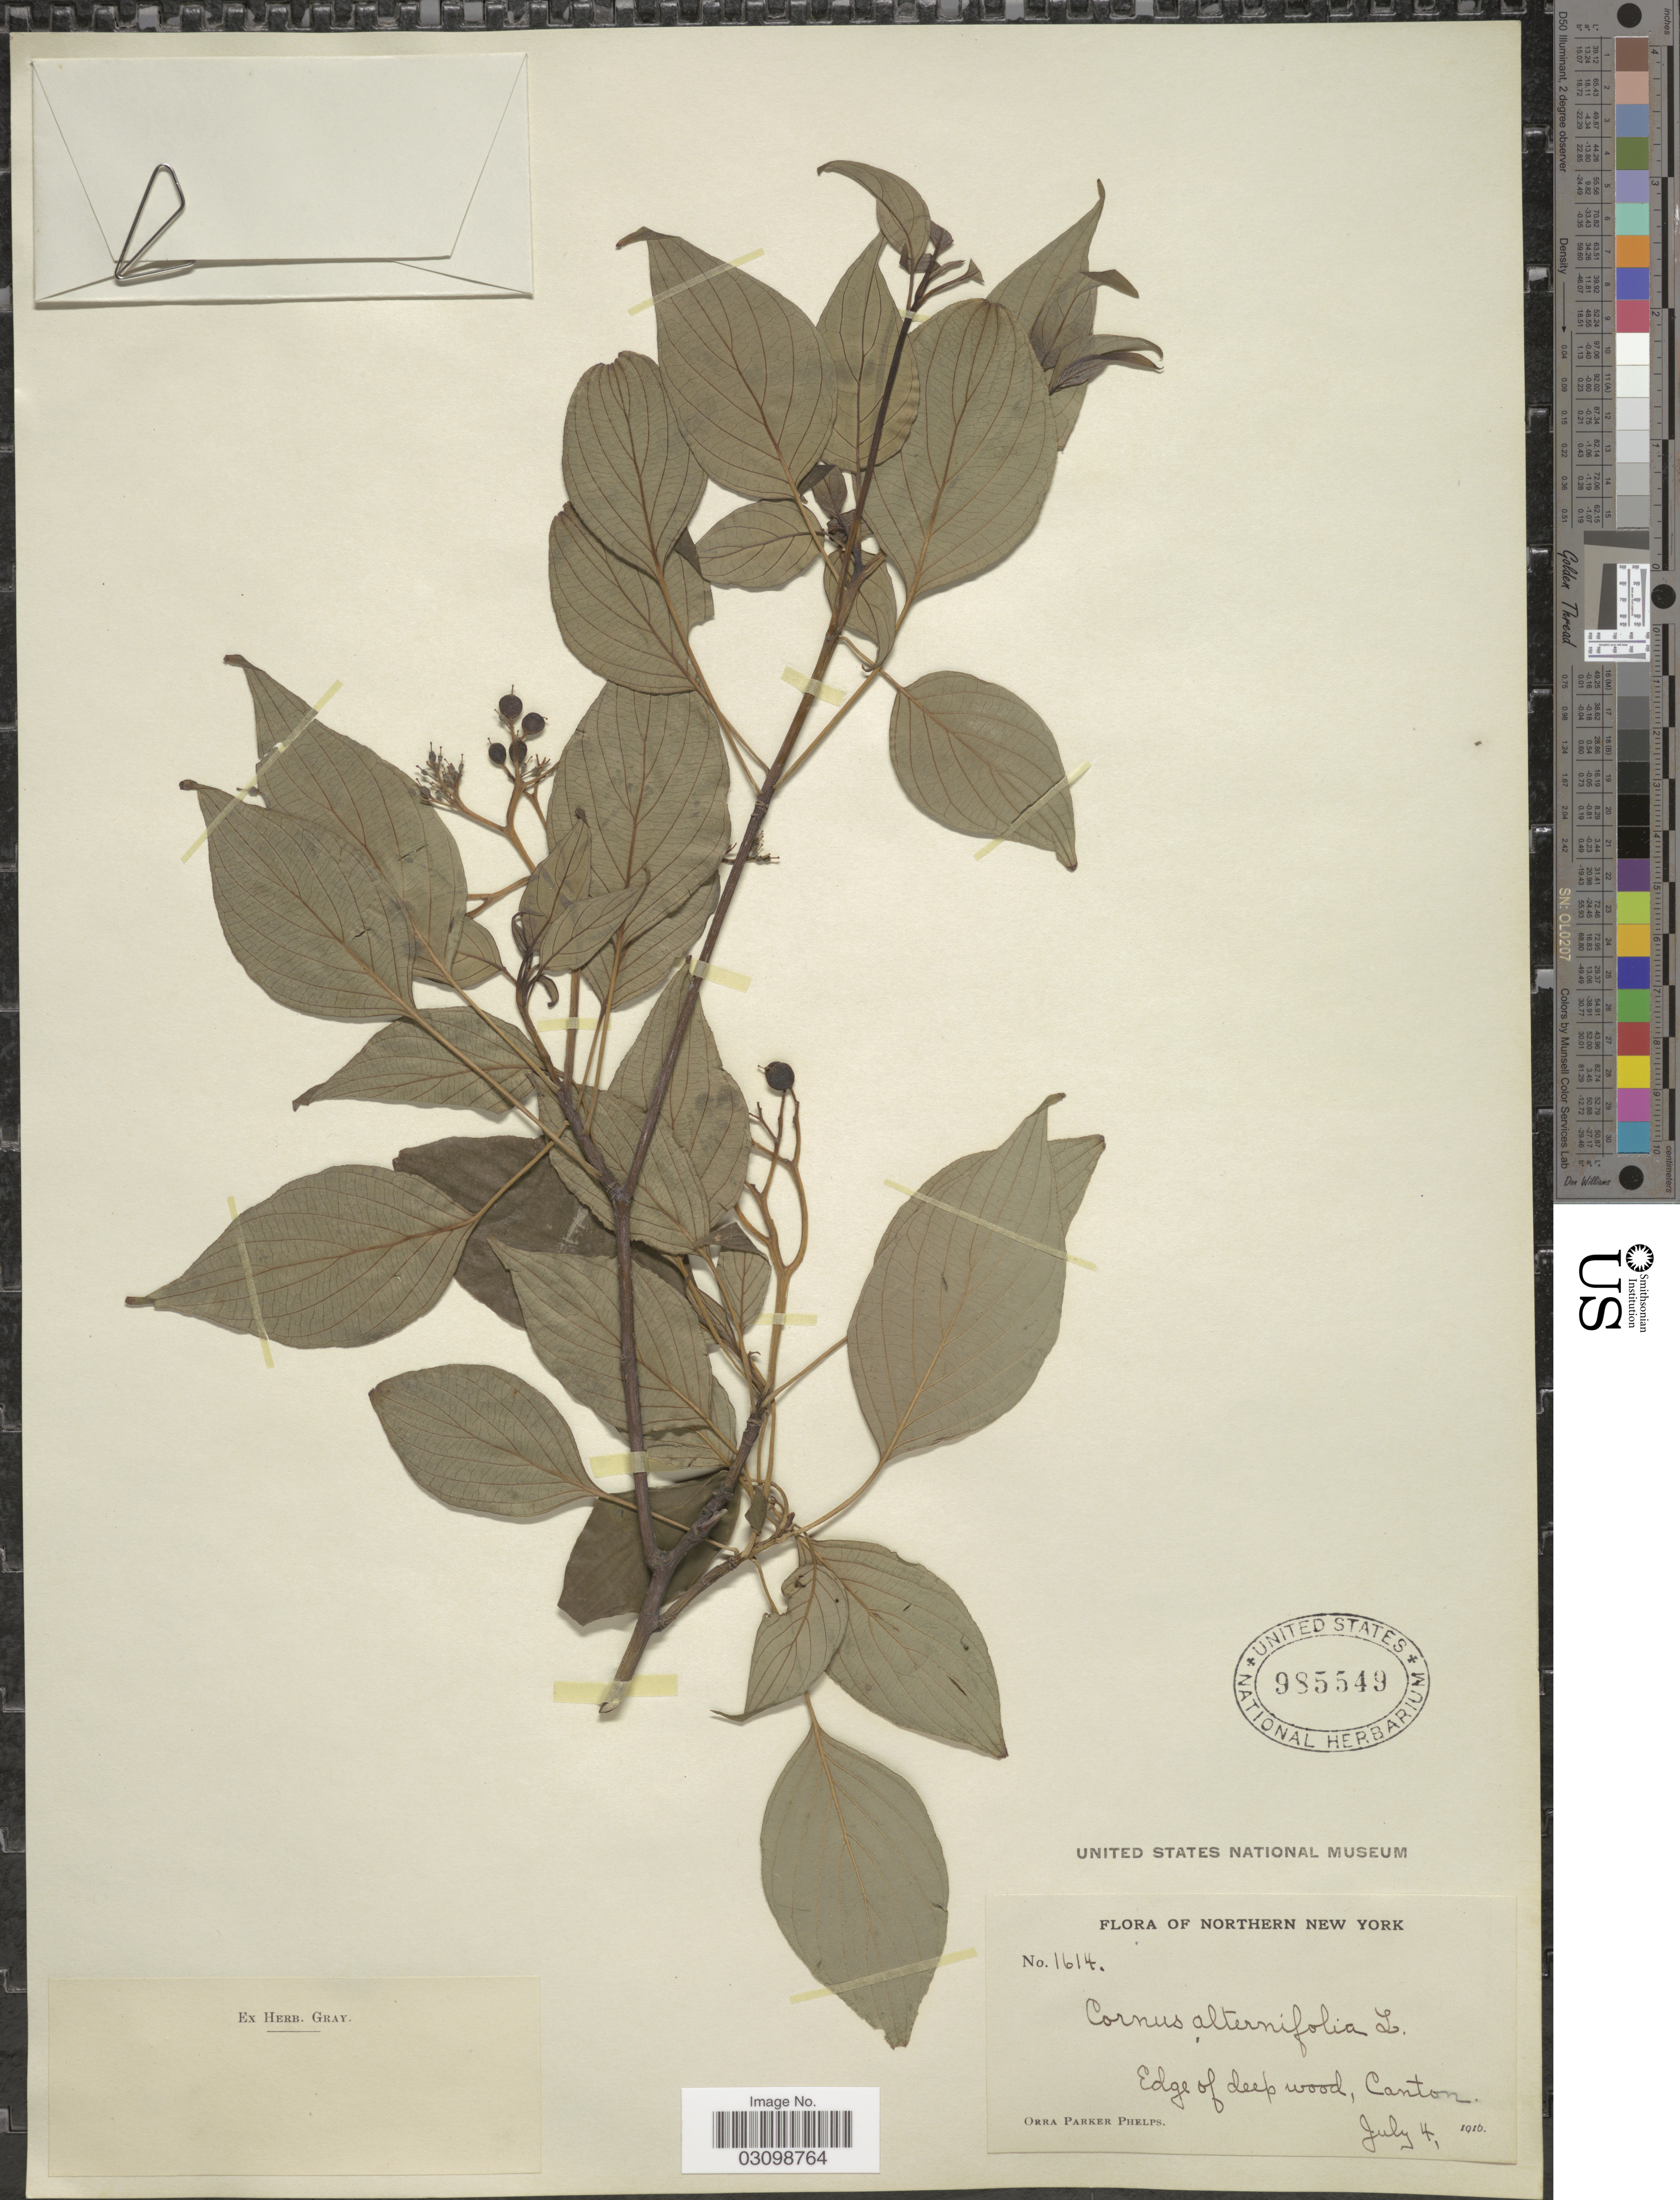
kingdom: Plantae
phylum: Tracheophyta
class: Magnoliopsida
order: Cornales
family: Cornaceae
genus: Cornus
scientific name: Cornus alternifolia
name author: L.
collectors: O. P. Phelps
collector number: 1614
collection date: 1916-07-04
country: United States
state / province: New York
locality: Northern New York. Edge of deep wood, Canton.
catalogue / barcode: US 985549